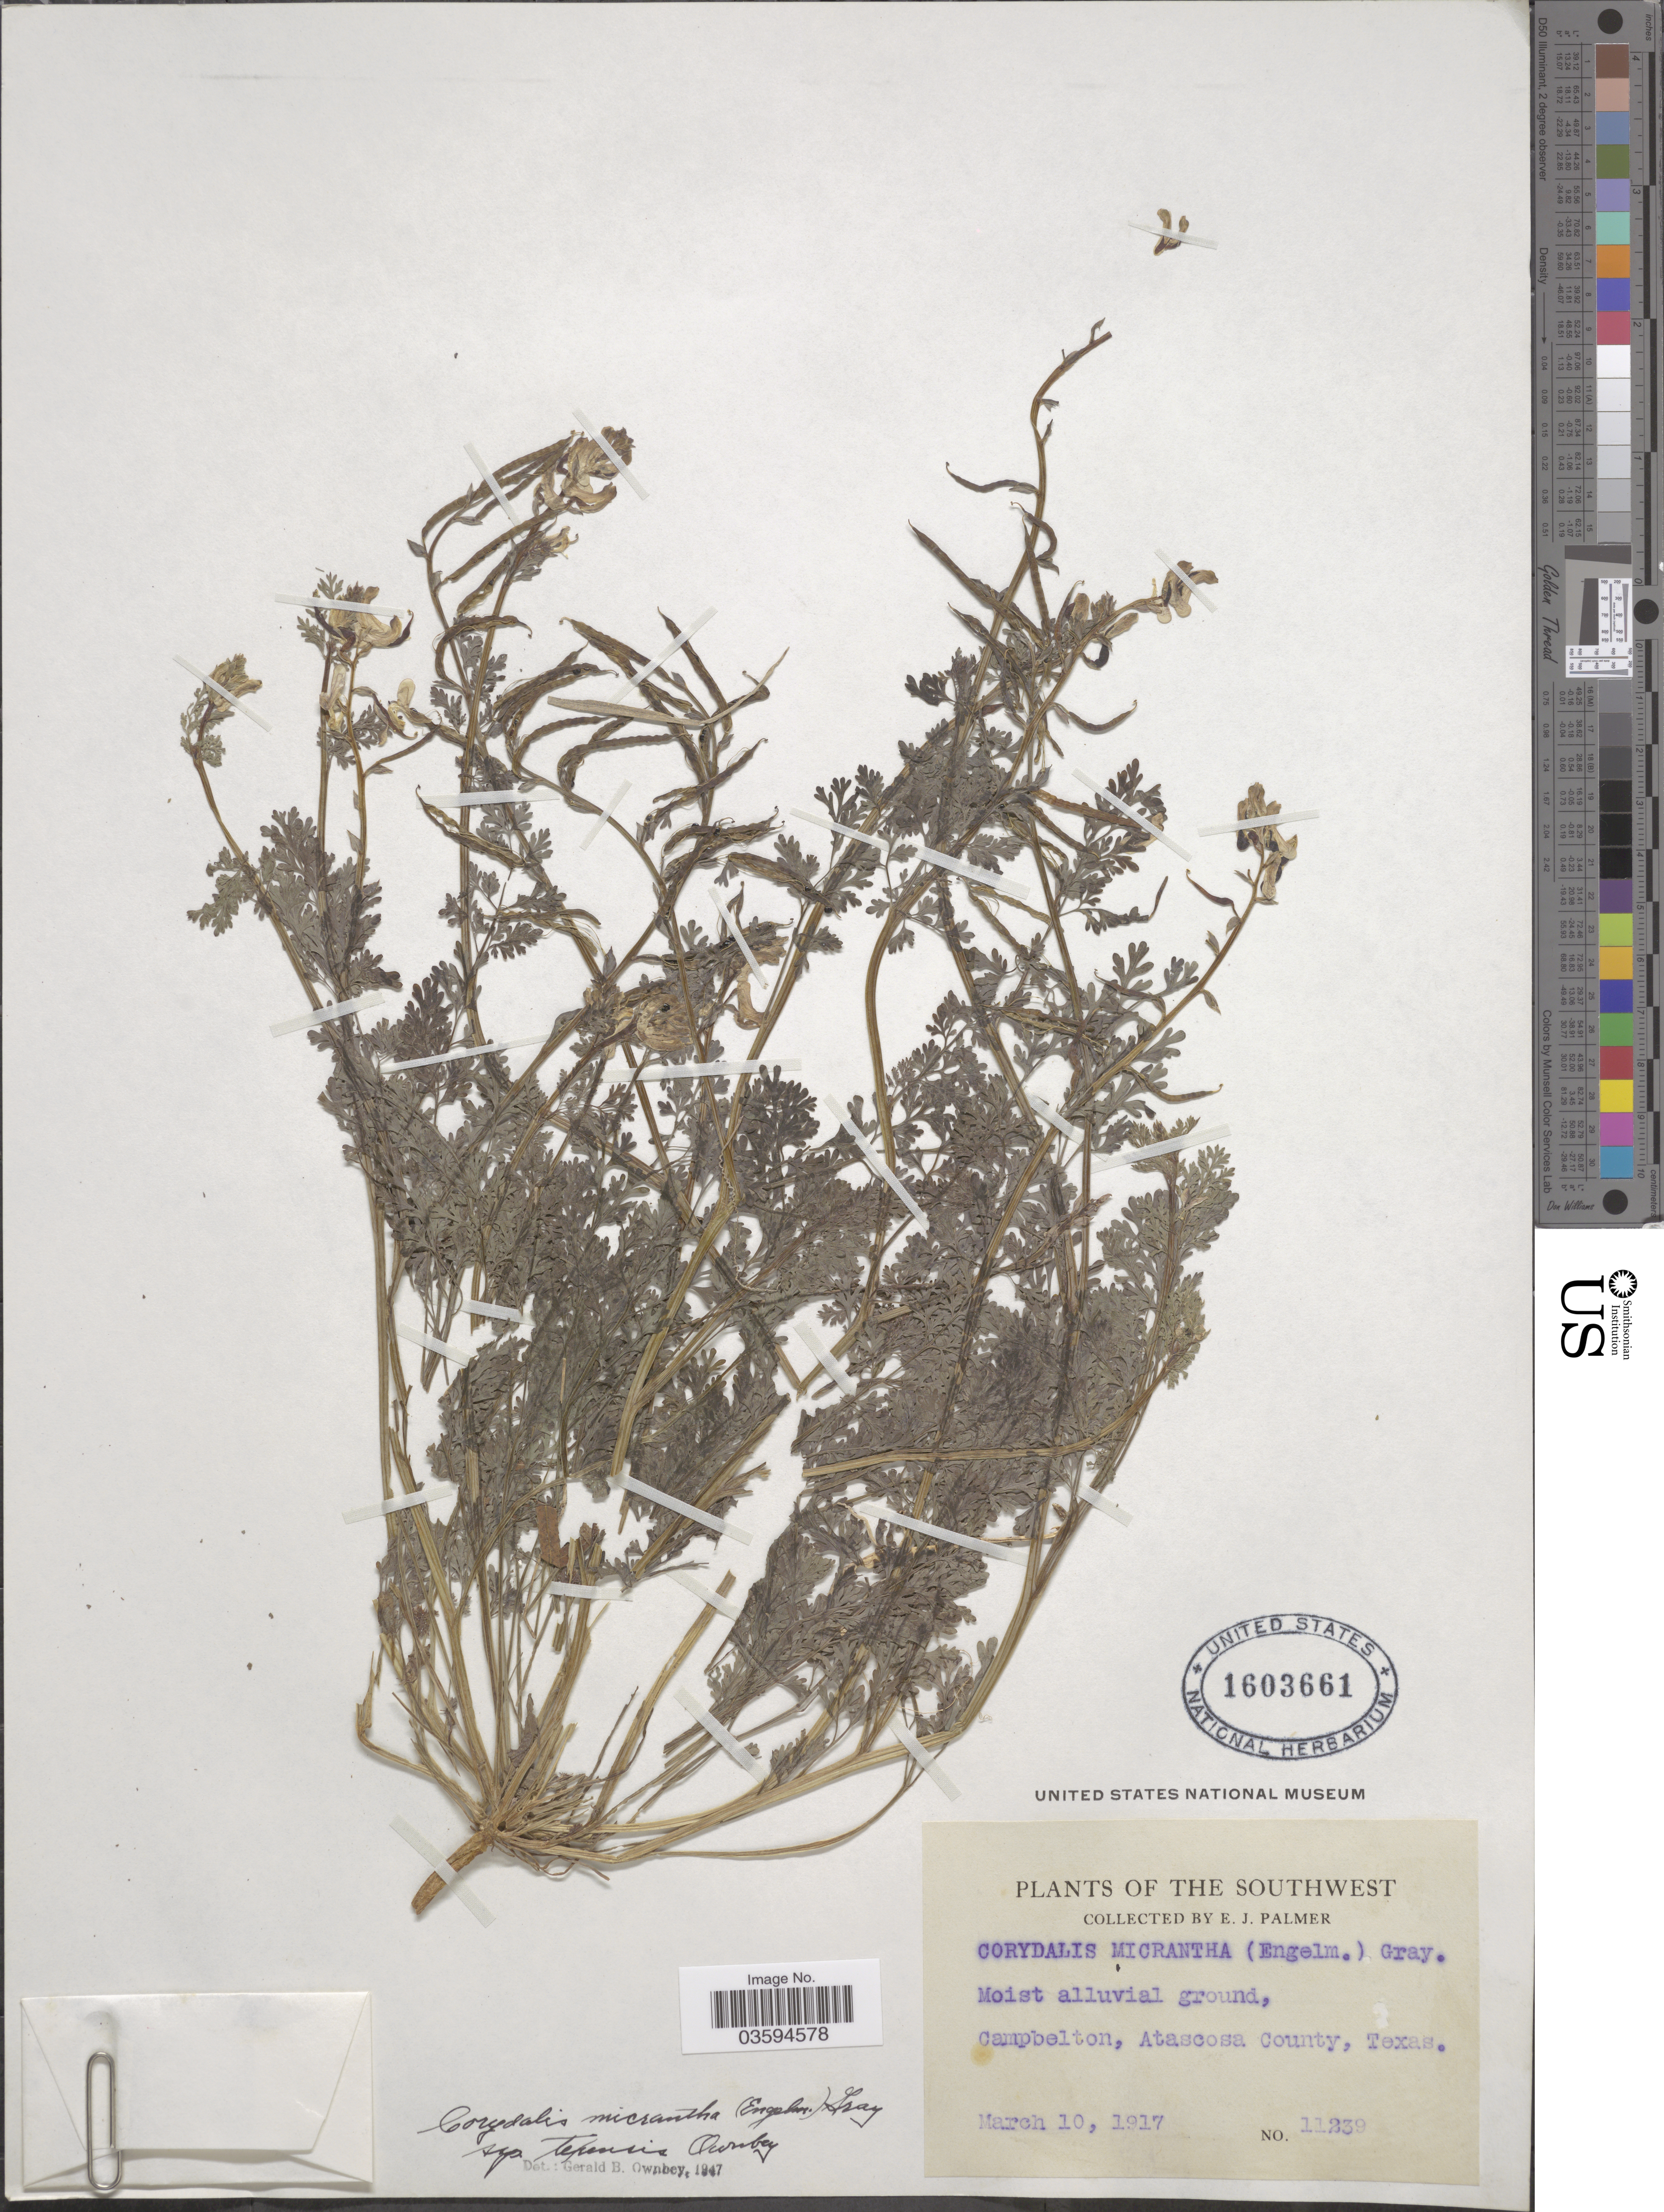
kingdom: Plantae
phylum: Tracheophyta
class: Magnoliopsida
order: Ranunculales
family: Papaveraceae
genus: Corydalis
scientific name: Corydalis micrantha subsp. texensis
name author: G.B. Ownbey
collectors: E. J. Palmer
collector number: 11239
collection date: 1917-03-10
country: United States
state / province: Texas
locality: The Southwest. Campbelton, Atascosa County.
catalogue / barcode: US 1603661